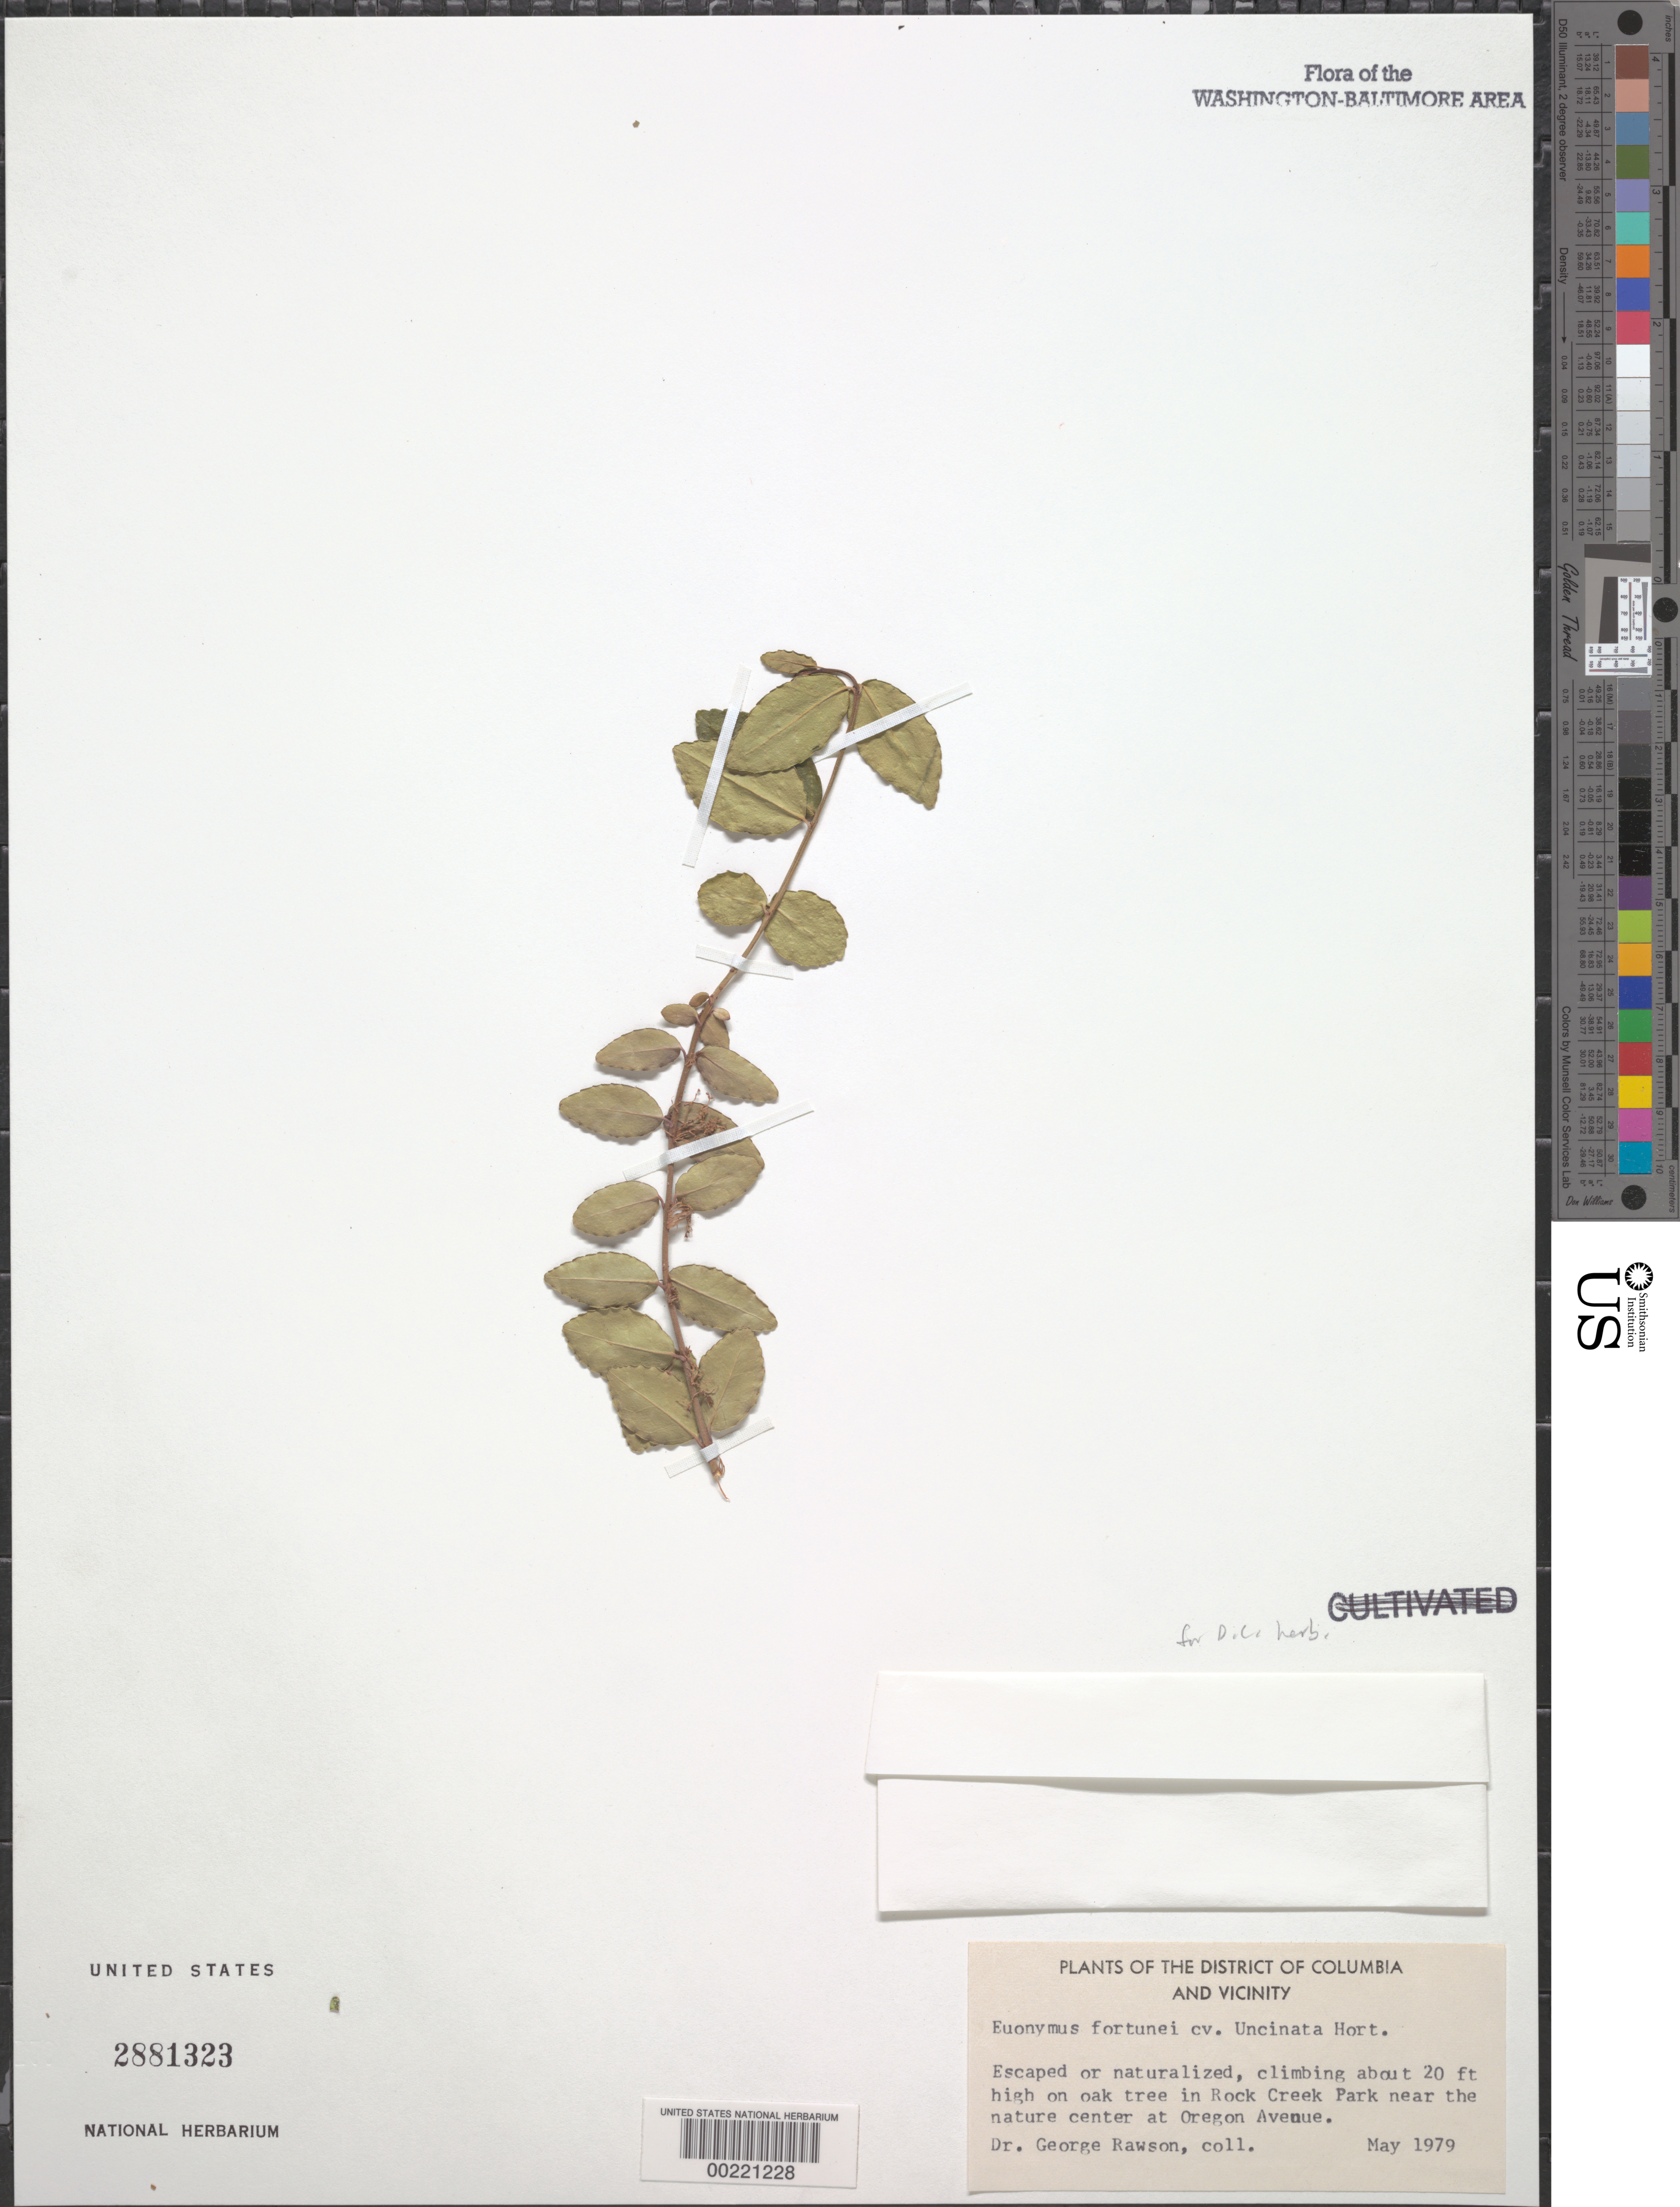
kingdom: Plantae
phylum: Tracheophyta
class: Magnoliopsida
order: Celastrales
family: Celastraceae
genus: Euonymus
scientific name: Euonymus fortunei 'Uncinata'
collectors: G. Rawson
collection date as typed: May 1979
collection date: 1979-05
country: United States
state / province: District of Columbia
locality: Rock Creek Park near the Nature Center at Oregan Avenue Rock Creek Park and Vicinity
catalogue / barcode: US 2881323